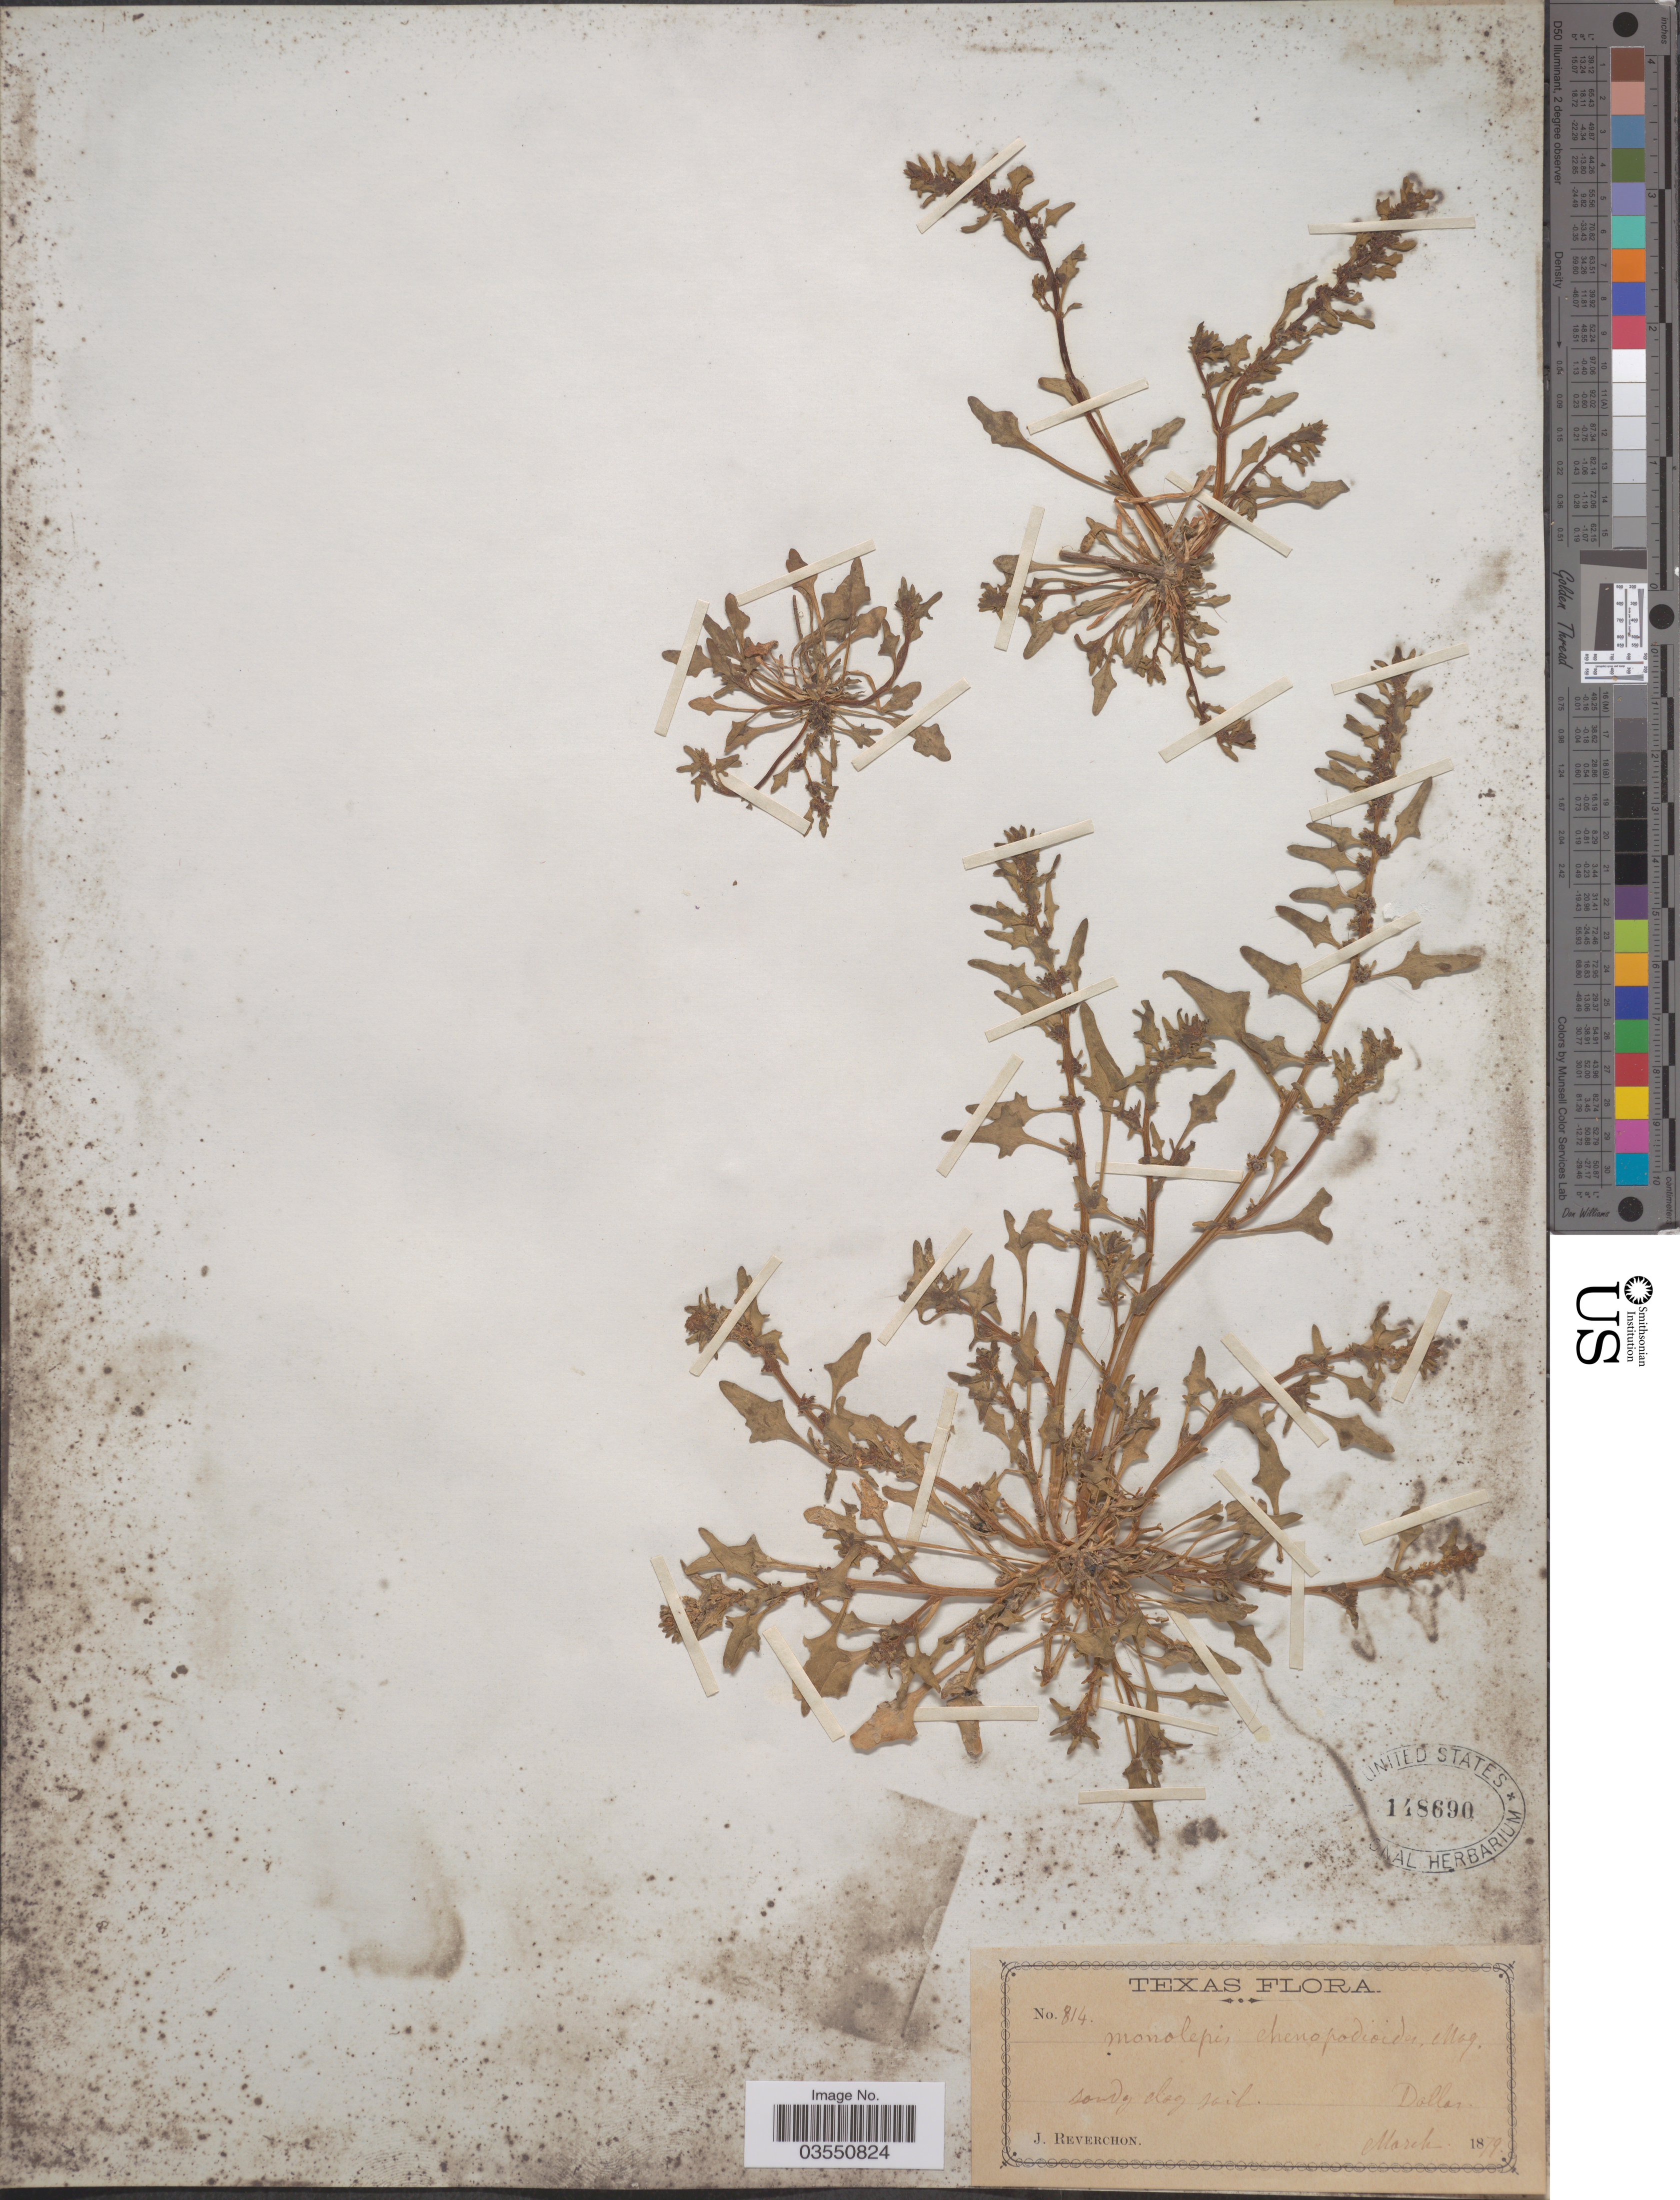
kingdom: Plantae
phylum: Tracheophyta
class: Magnoliopsida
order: Caryophyllales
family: Amaranthaceae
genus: Blitum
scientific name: Blitum nuttallianum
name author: Schult.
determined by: U.S. National Herbarium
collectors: J. Reverchon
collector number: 814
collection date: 1879-03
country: United States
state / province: Texas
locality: Dallas.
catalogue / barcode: US 148690